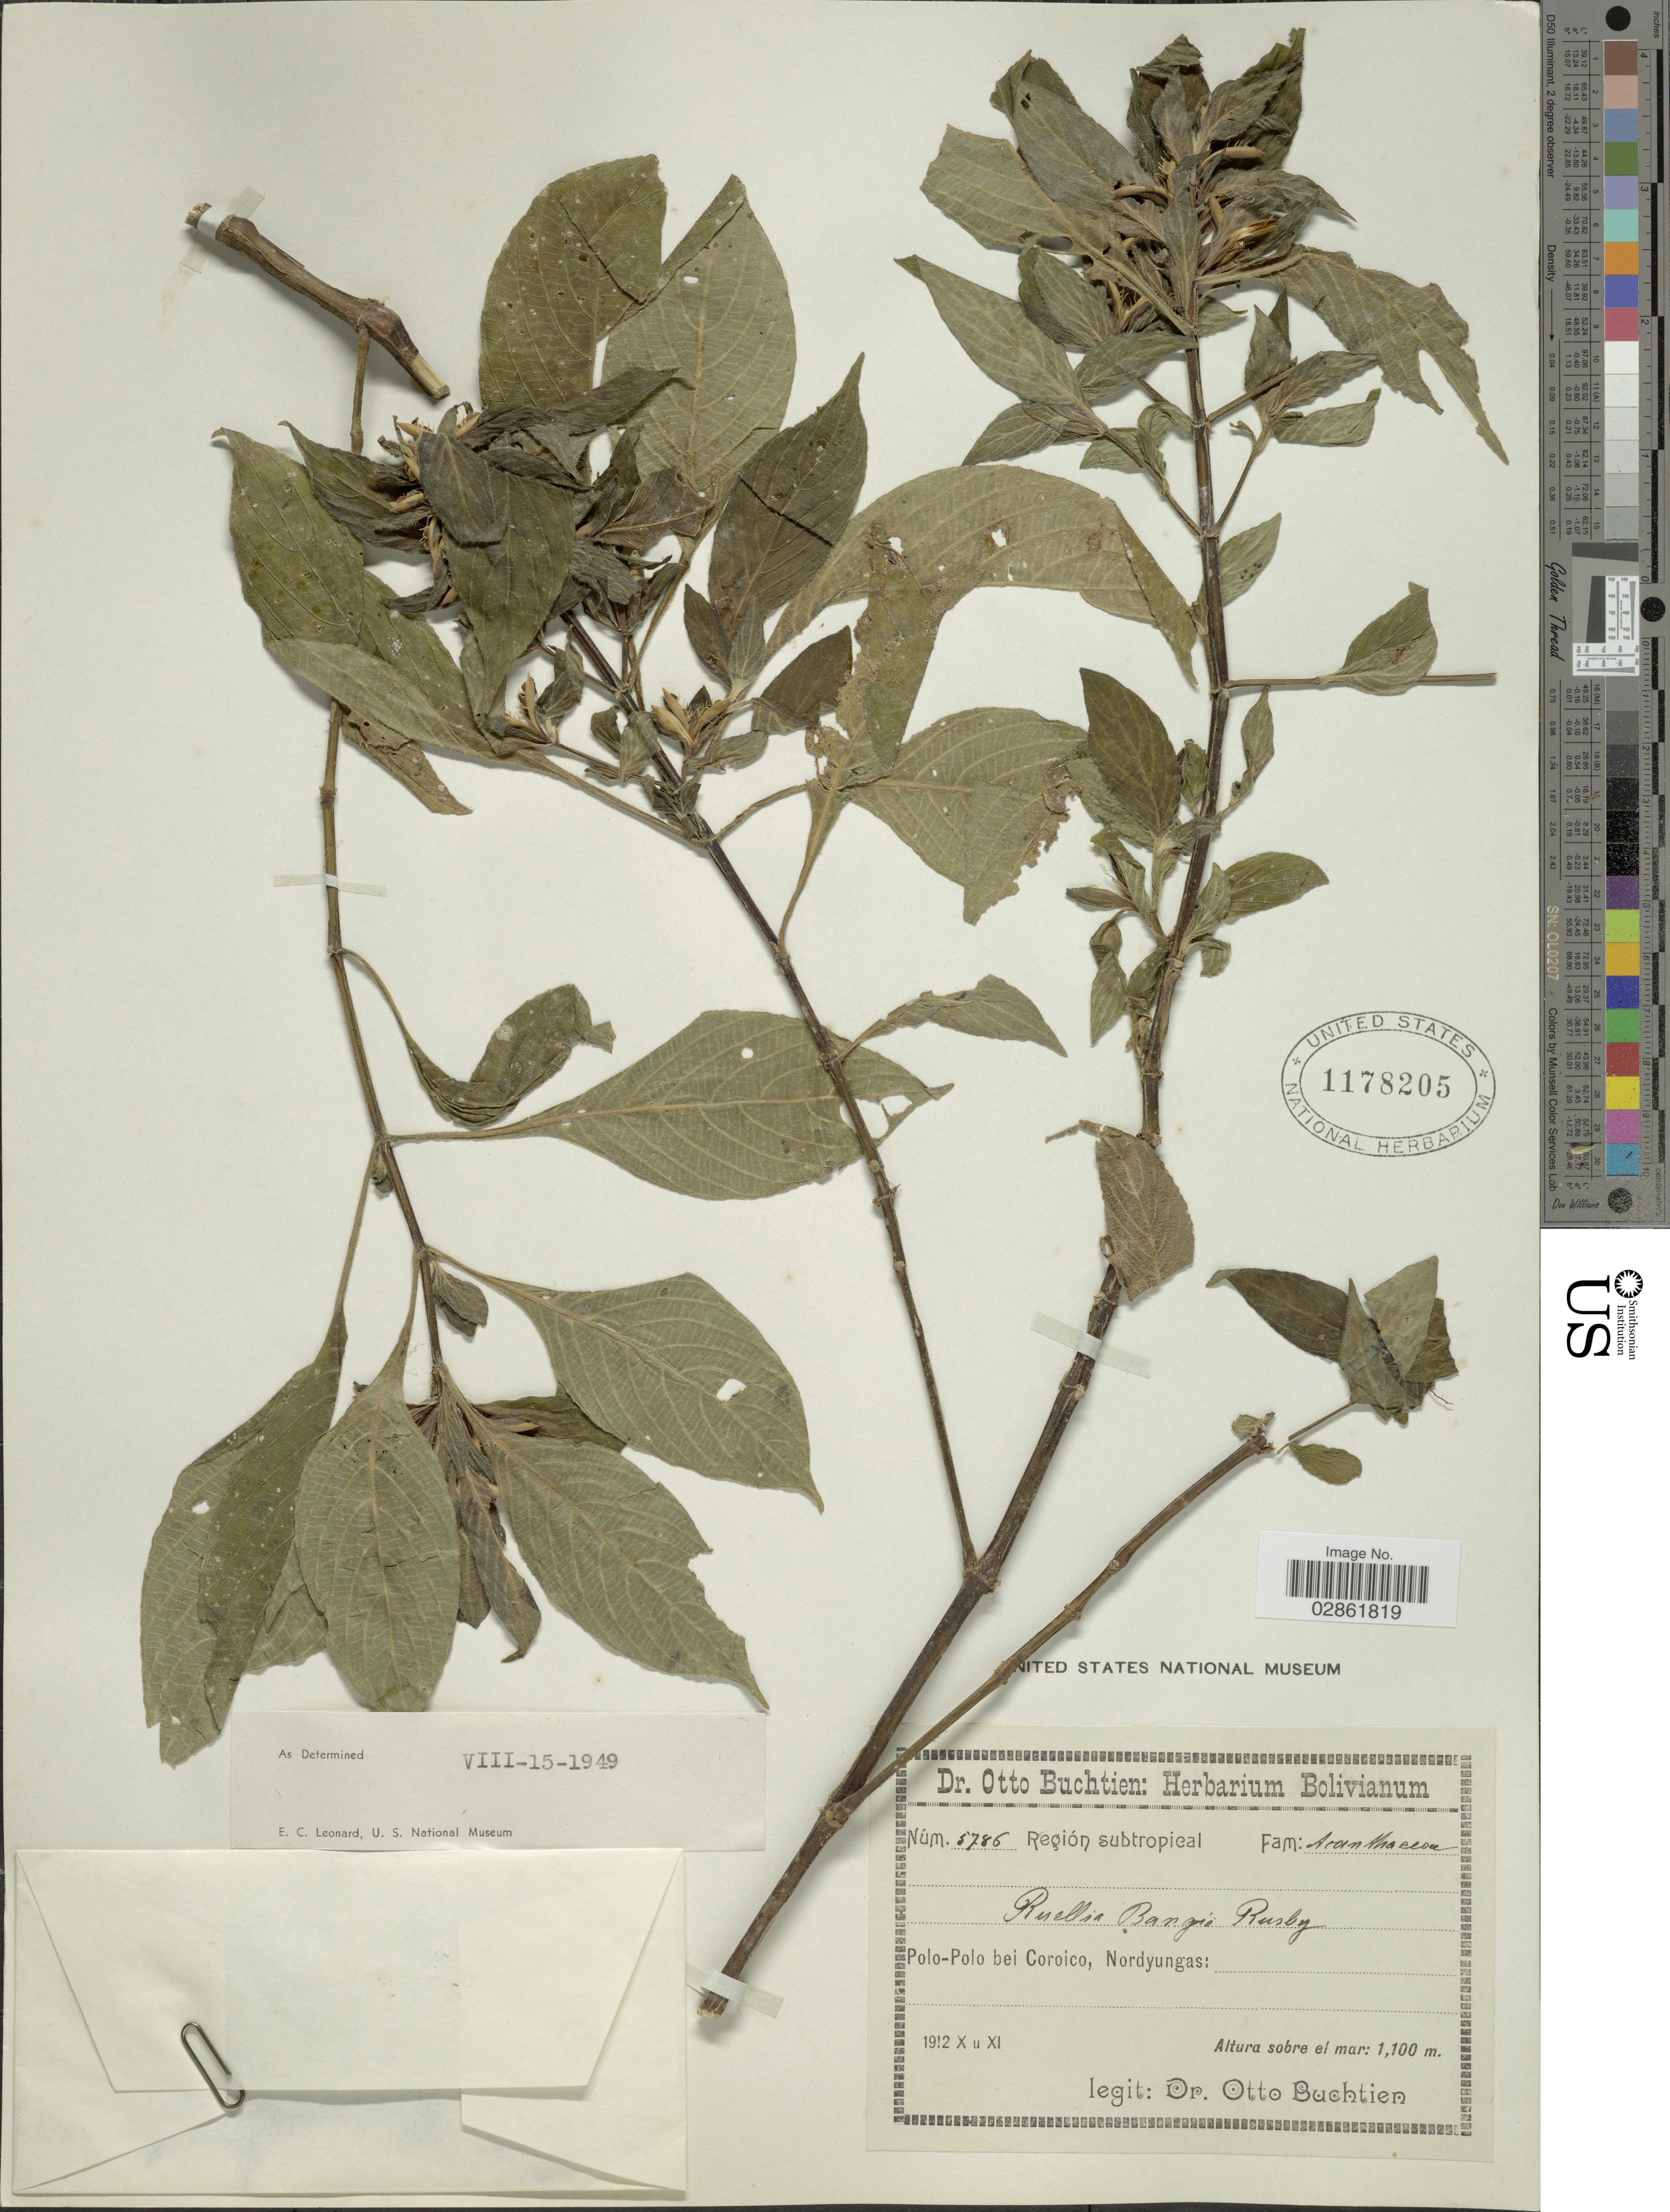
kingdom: Plantae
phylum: Tracheophyta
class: Magnoliopsida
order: Lamiales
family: Acanthaceae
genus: Ruellia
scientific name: Ruellia puri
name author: Mart. ex Nees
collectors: O. Buchtien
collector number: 5786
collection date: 1912-10/1912-11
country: Bolivia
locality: Región subtropical, Polo-Polo bei Coroico, Nordyungas.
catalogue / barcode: US 1178205